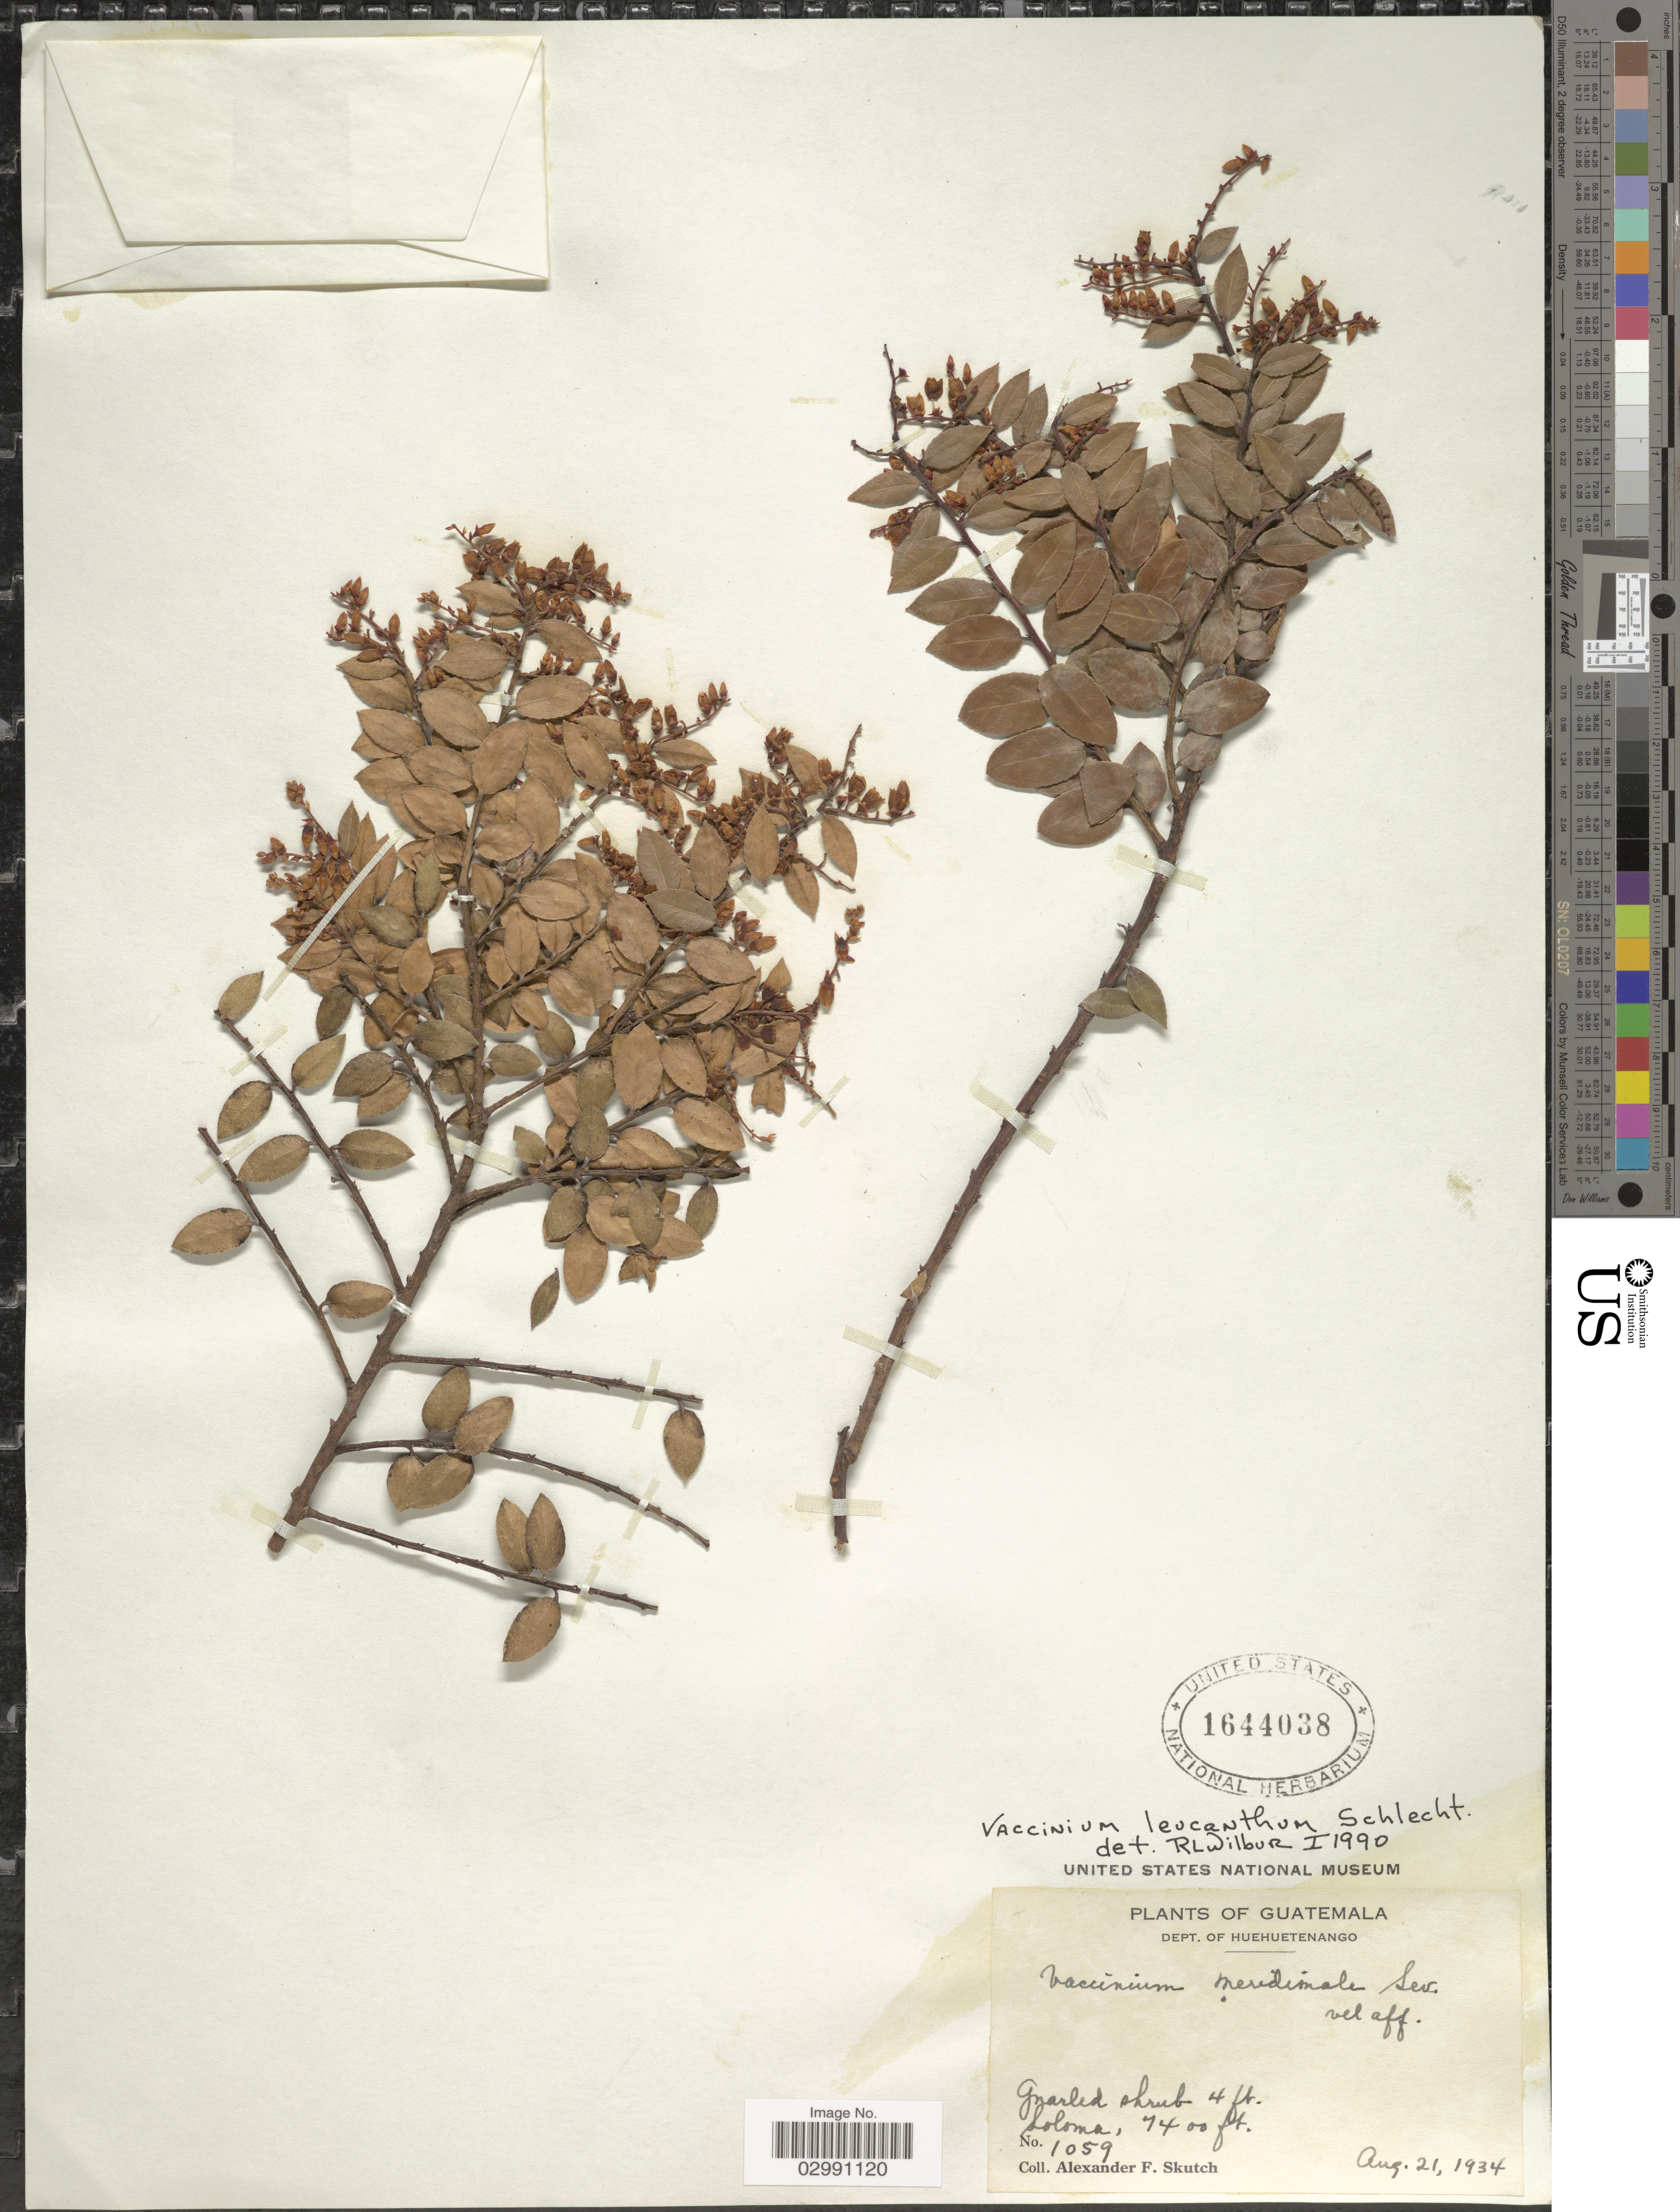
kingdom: Plantae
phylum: Tracheophyta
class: Magnoliopsida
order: Ericales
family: Ericaceae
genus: Vaccinium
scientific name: Vaccinium leucanthum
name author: Schltdl.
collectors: A. F. Skutch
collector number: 1059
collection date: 1934-08-21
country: Guatemala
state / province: Huehuetenango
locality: Dept. of Huehuetenango. Soloma.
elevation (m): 2256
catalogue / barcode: US 1644038